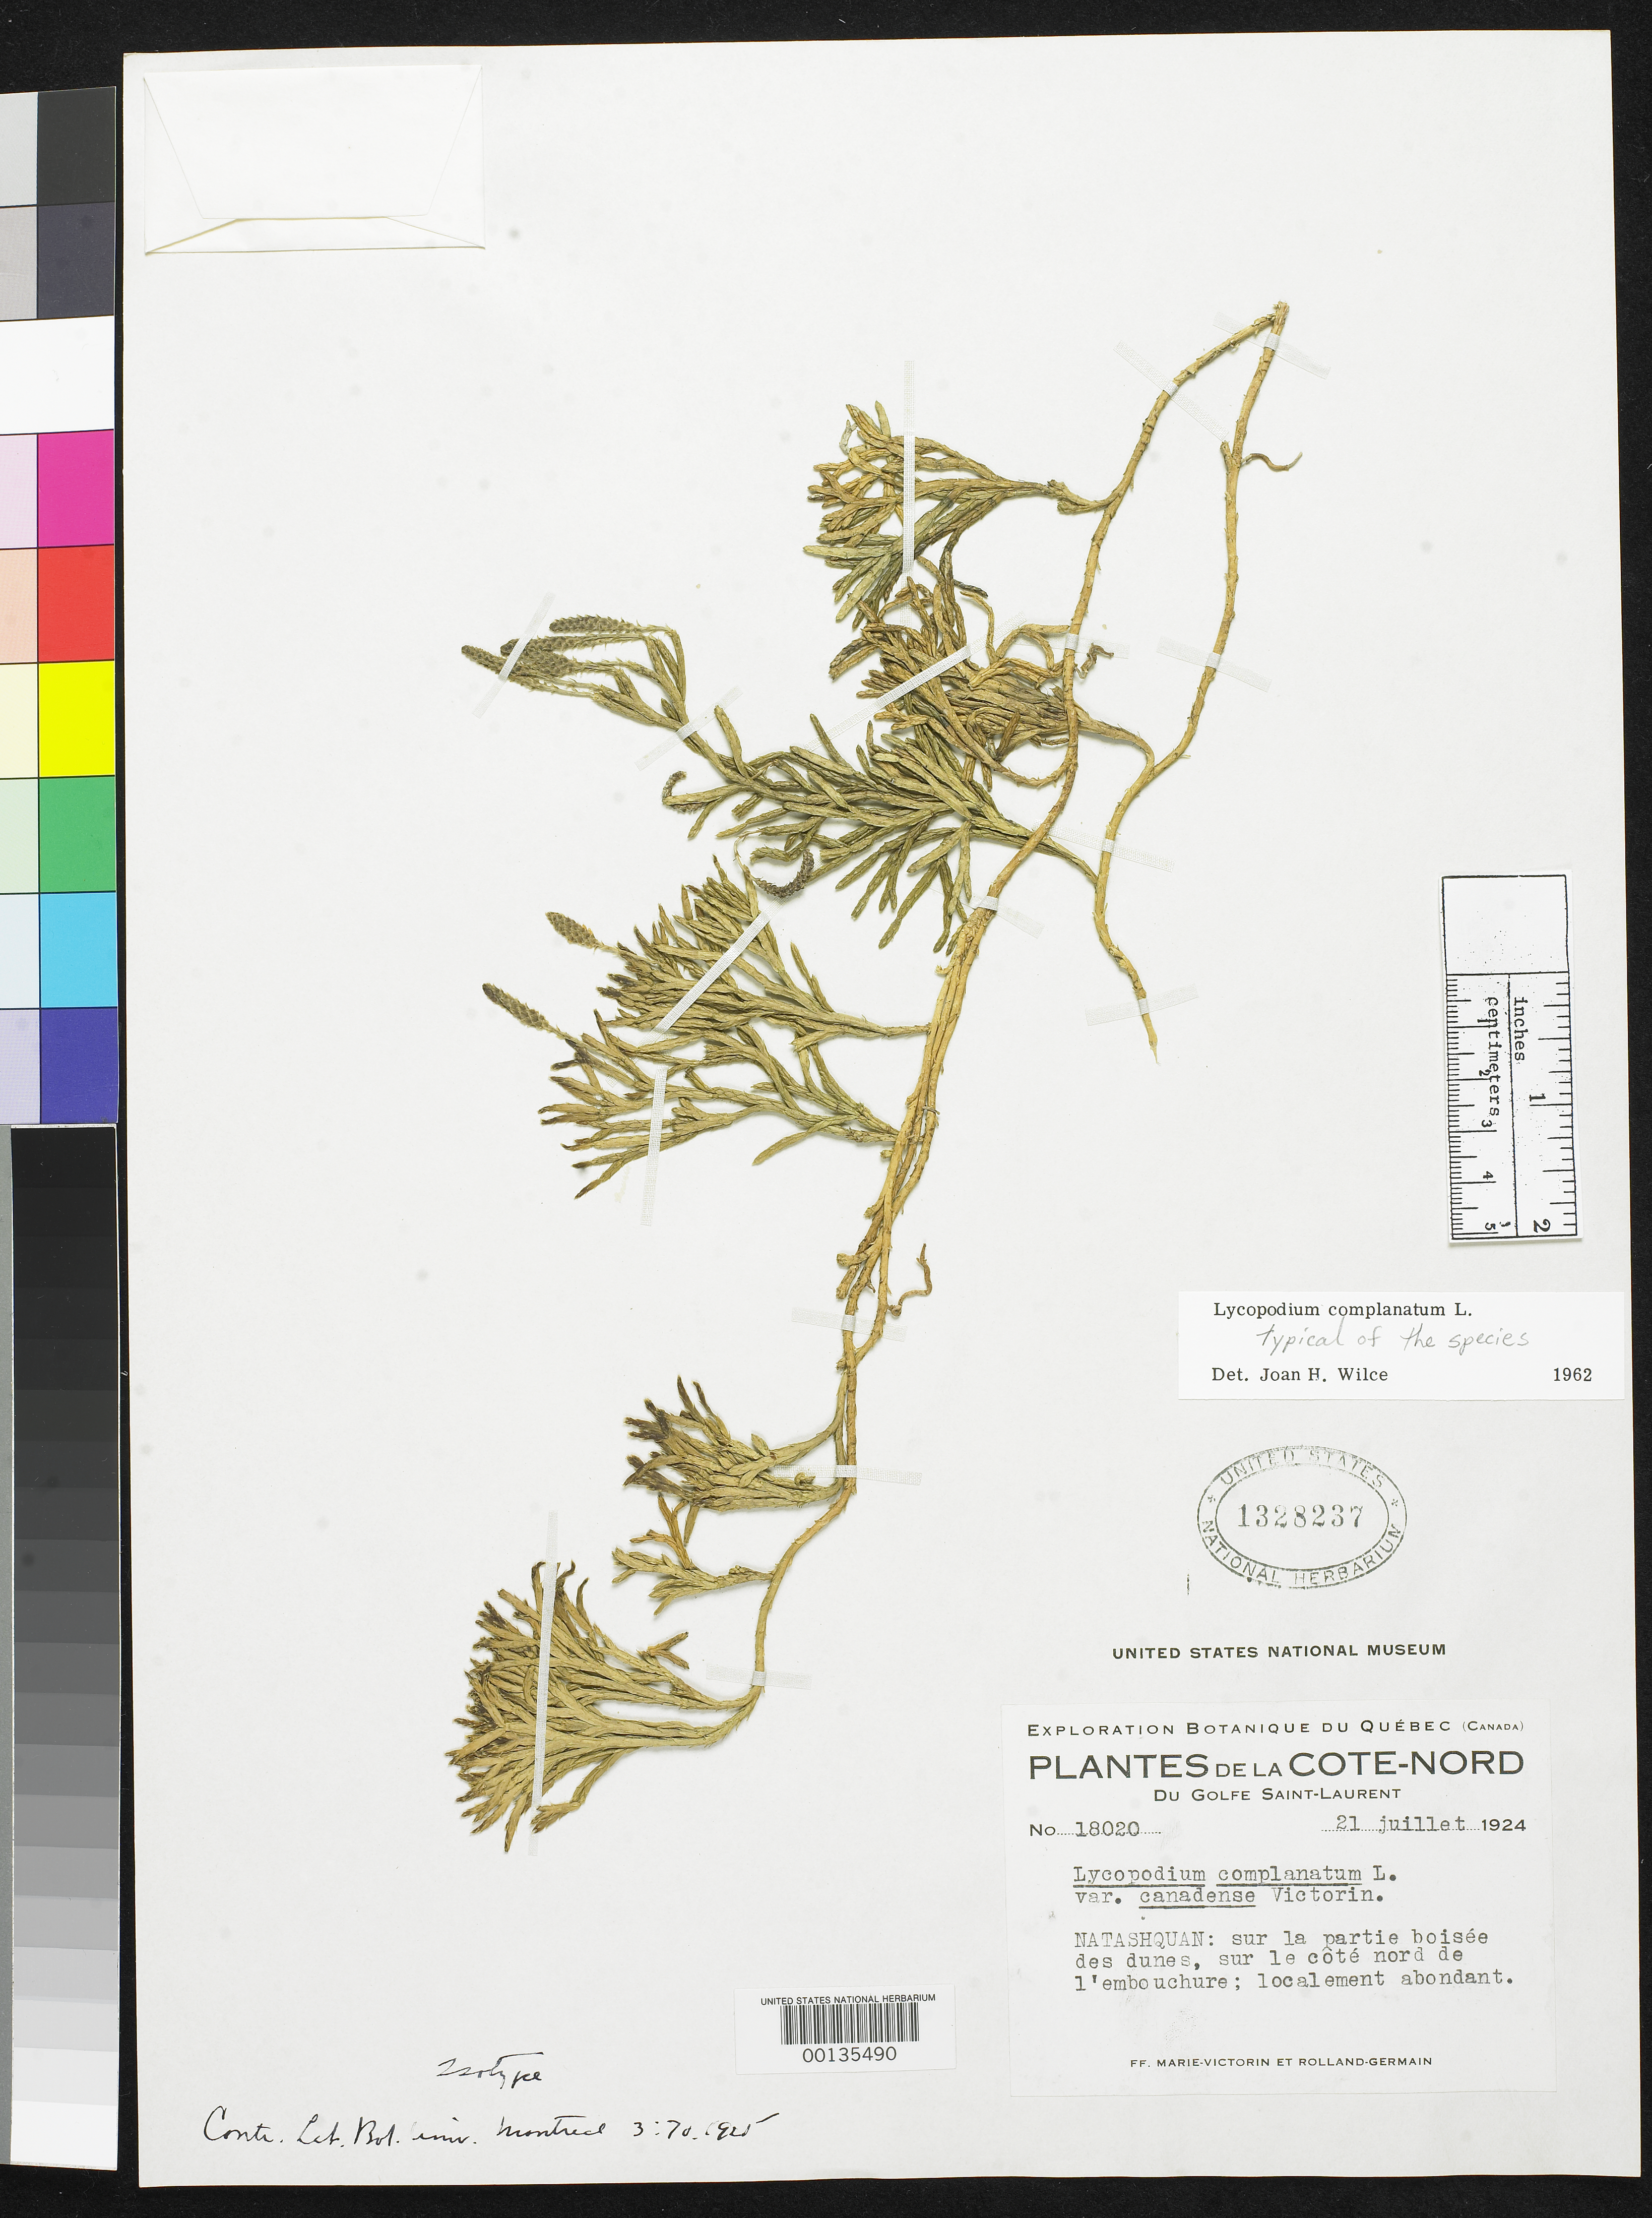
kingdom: Plantae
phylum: Tracheophyta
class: Lycopodiopsida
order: Lycopodiales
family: Lycopodiaceae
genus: Lycopodium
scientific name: Lycopodium complanatum var. canadense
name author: Vict.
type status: Type Collection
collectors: Fr. Marie-Victorin & R. Germain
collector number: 18020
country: Canada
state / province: Quebec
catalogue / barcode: US 1328237